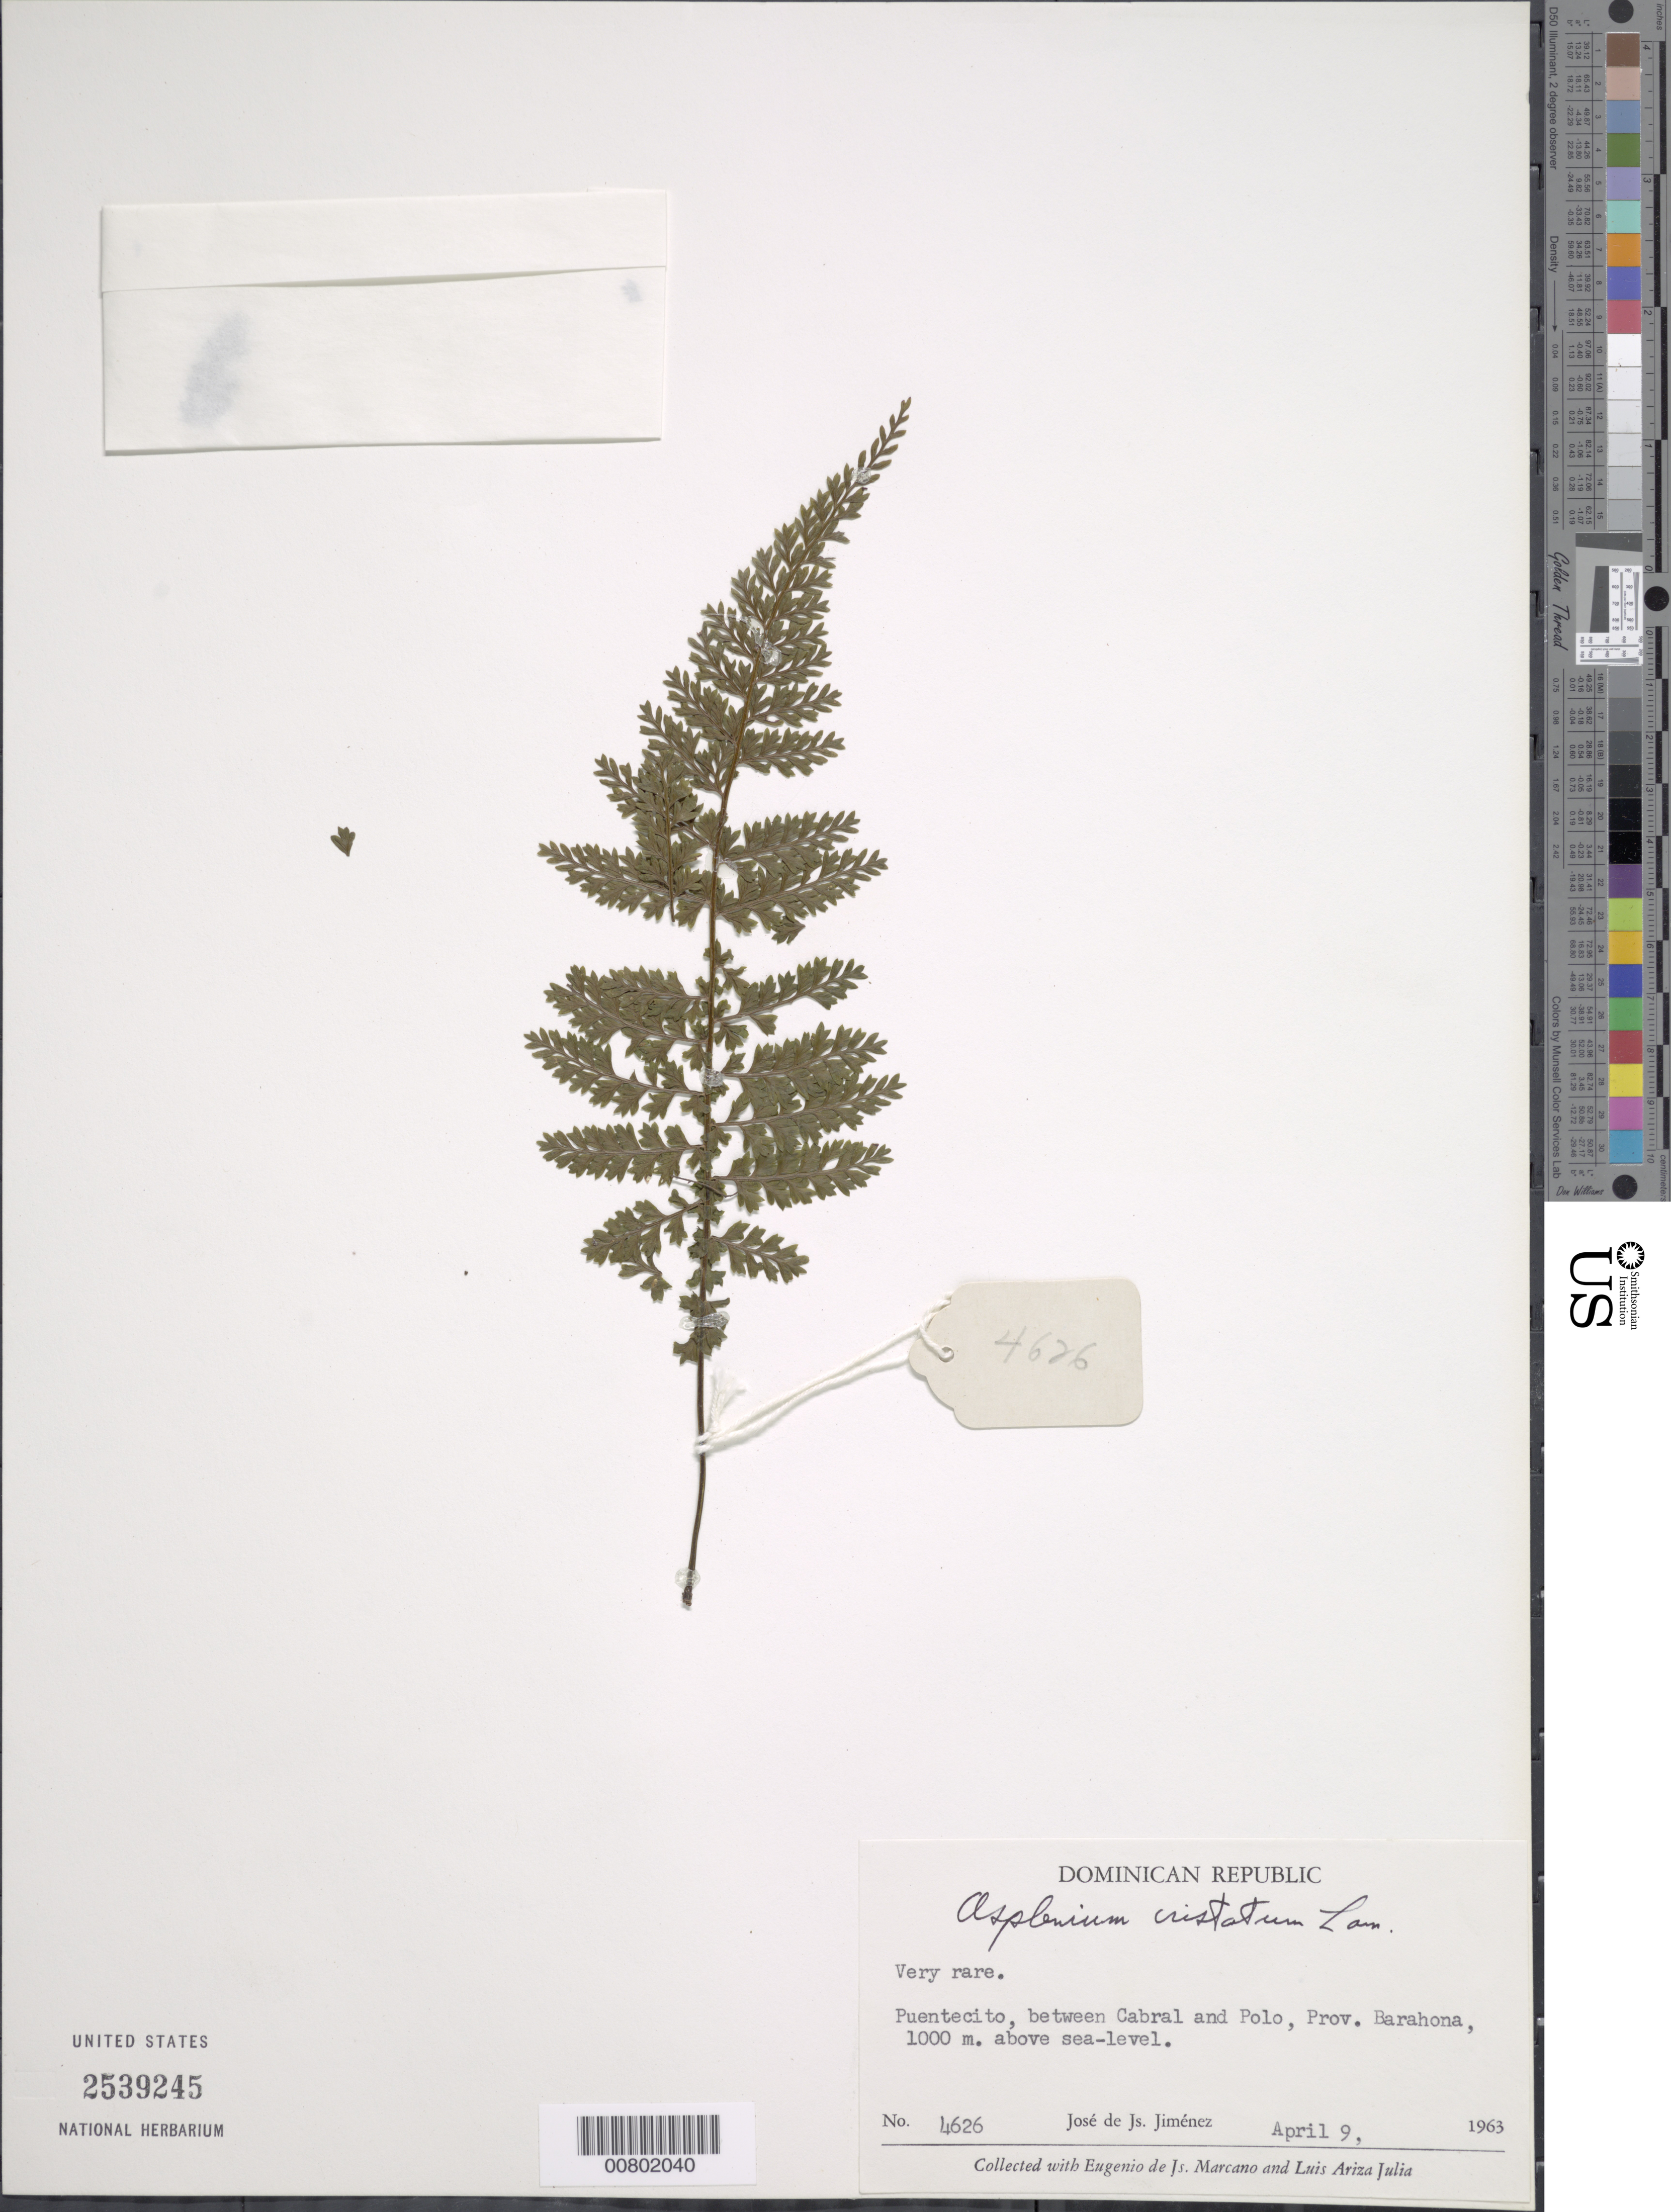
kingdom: Plantae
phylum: Tracheophyta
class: Polypodiopsida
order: Polypodiales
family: Aspleniaceae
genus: Asplenium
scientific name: Asplenium cristatum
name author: Lam.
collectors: J. J. Jiménez, E. J. Marcano F. & L. Ariza-Julia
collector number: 4626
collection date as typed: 09 Apr 1963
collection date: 1963-04-09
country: Dominican Republic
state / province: Barahona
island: Hispaniola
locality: Puentecito, between Cabral and Polo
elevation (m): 1000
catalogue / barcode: US 2539245